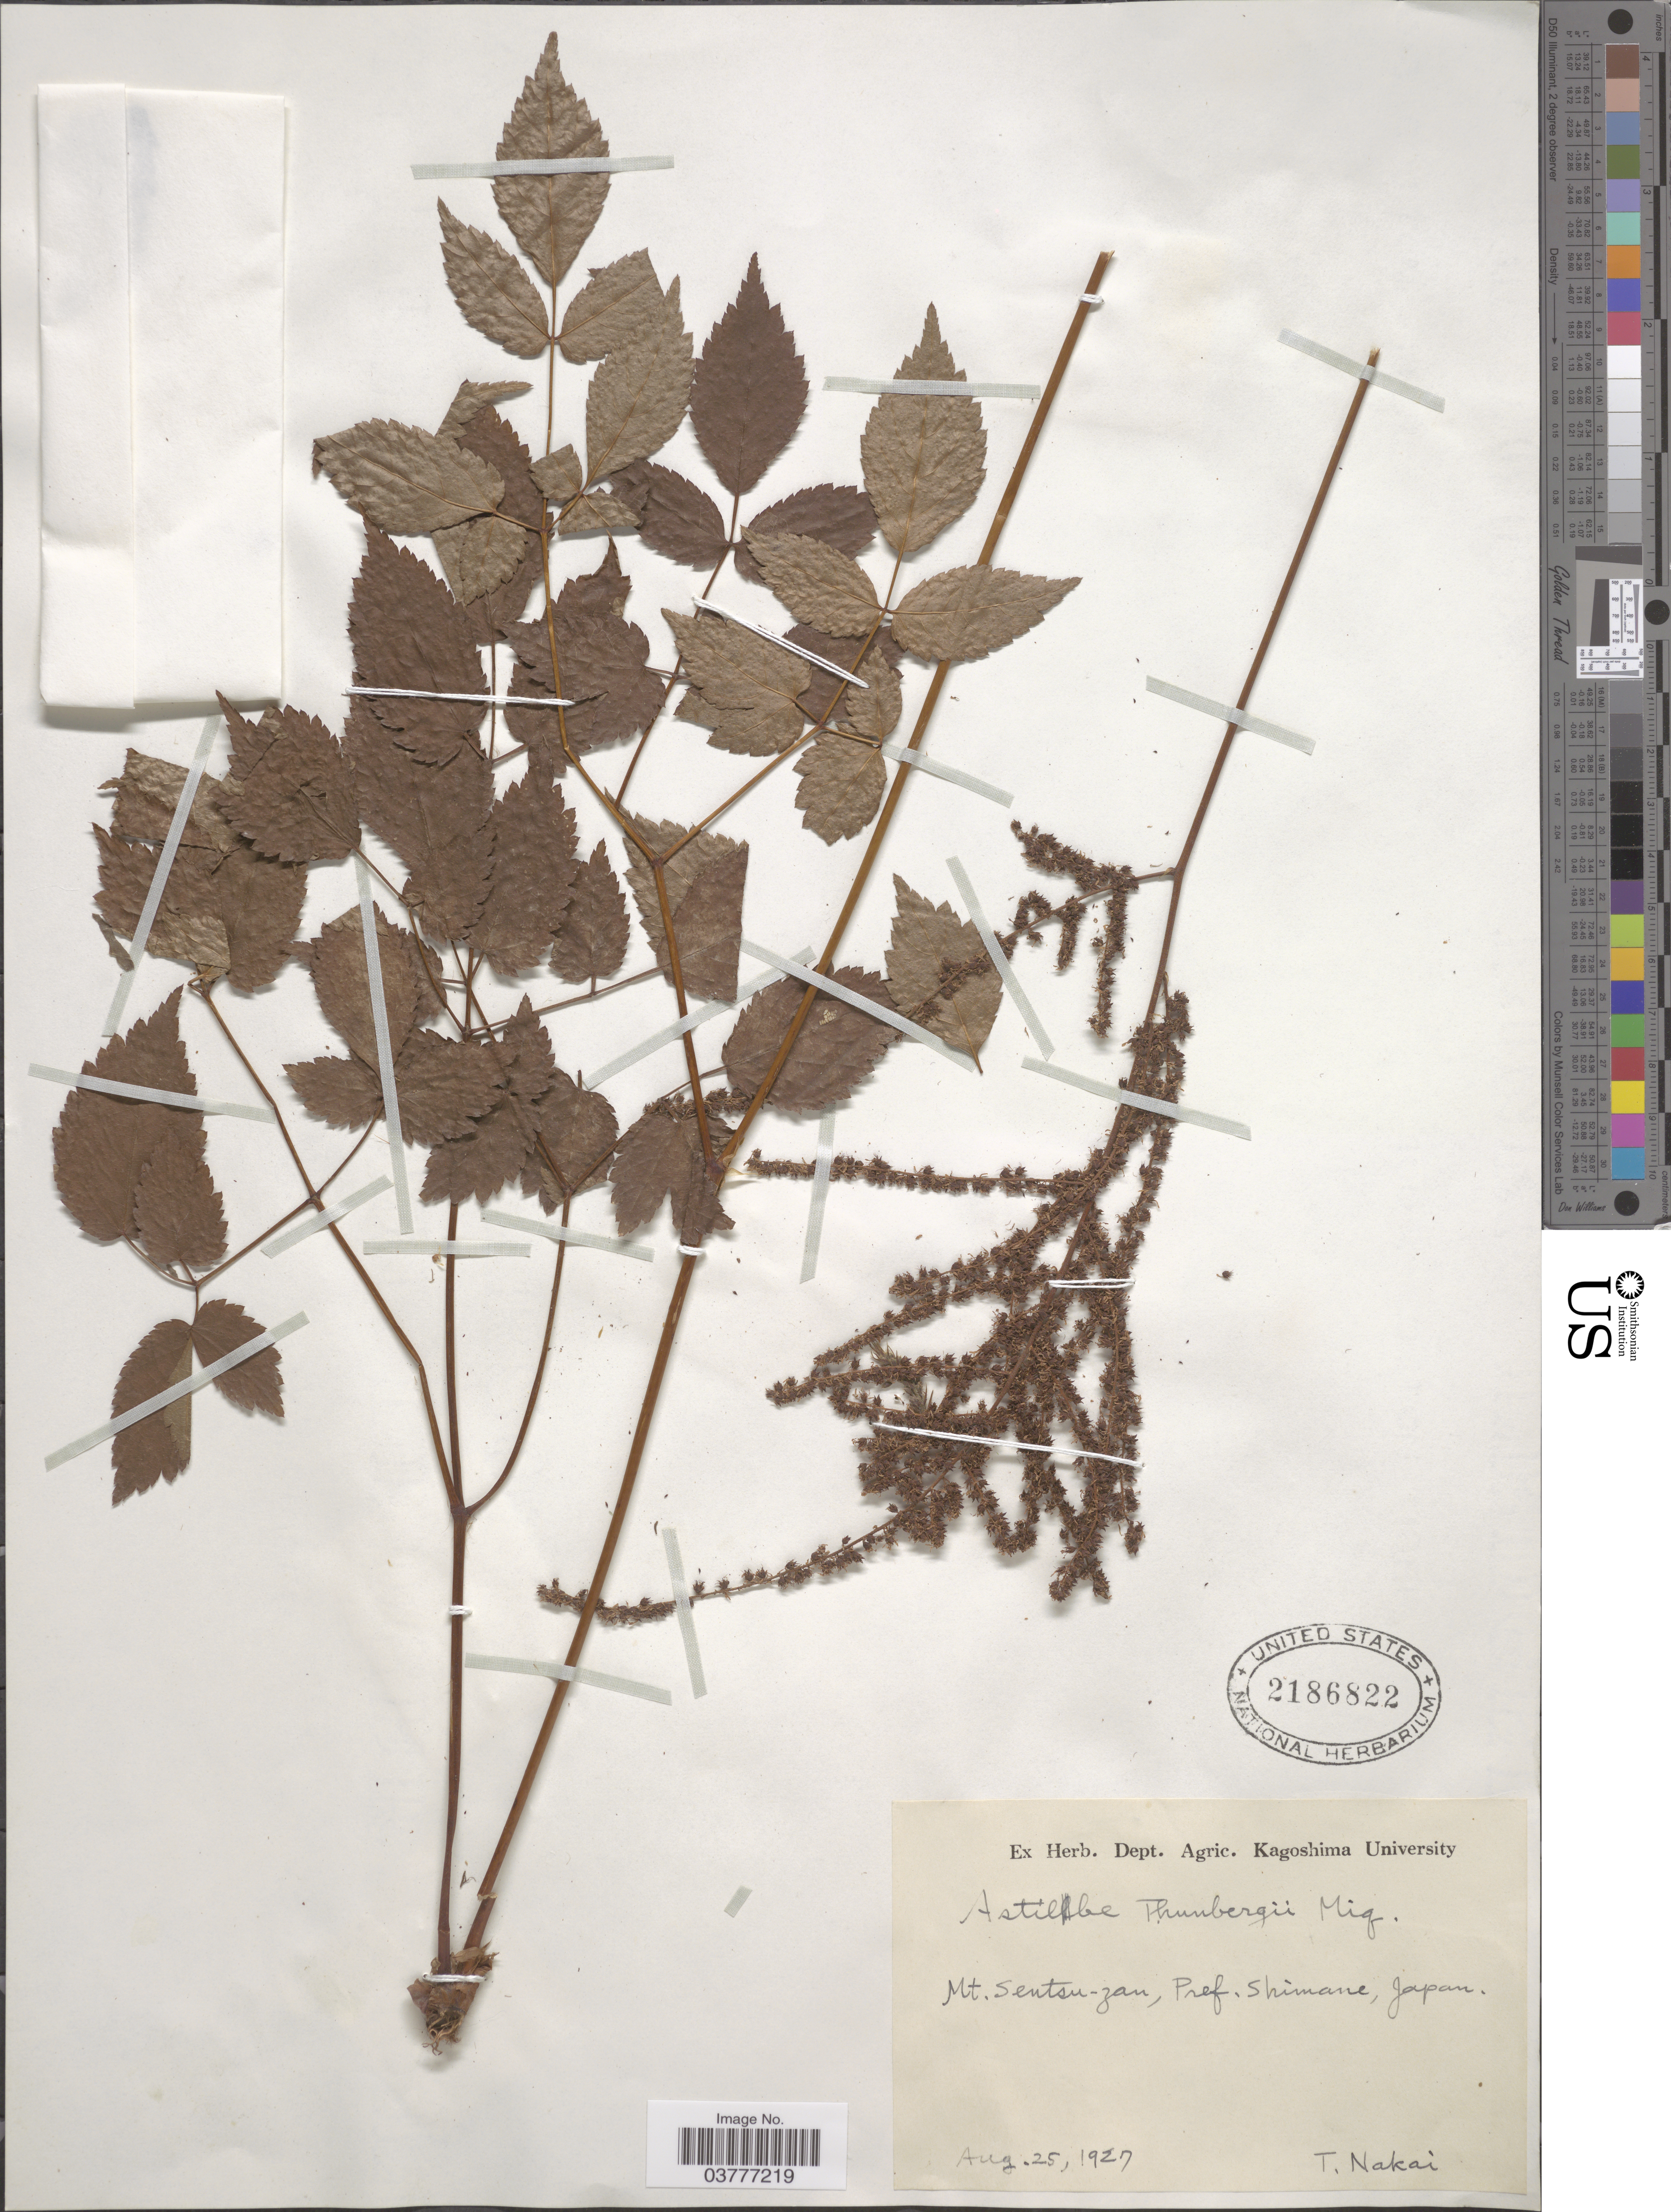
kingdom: Plantae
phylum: Tracheophyta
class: Magnoliopsida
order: Saxifragales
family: Saxifragaceae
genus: Astilbe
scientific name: Astilbe thunbergii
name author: (Siebold & Zucc.) Miq.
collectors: T. Nakai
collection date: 1927-08-25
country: Japan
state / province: Simane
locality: Mt. Sentsu-zan, Pref. Shimane.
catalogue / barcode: US 2186822